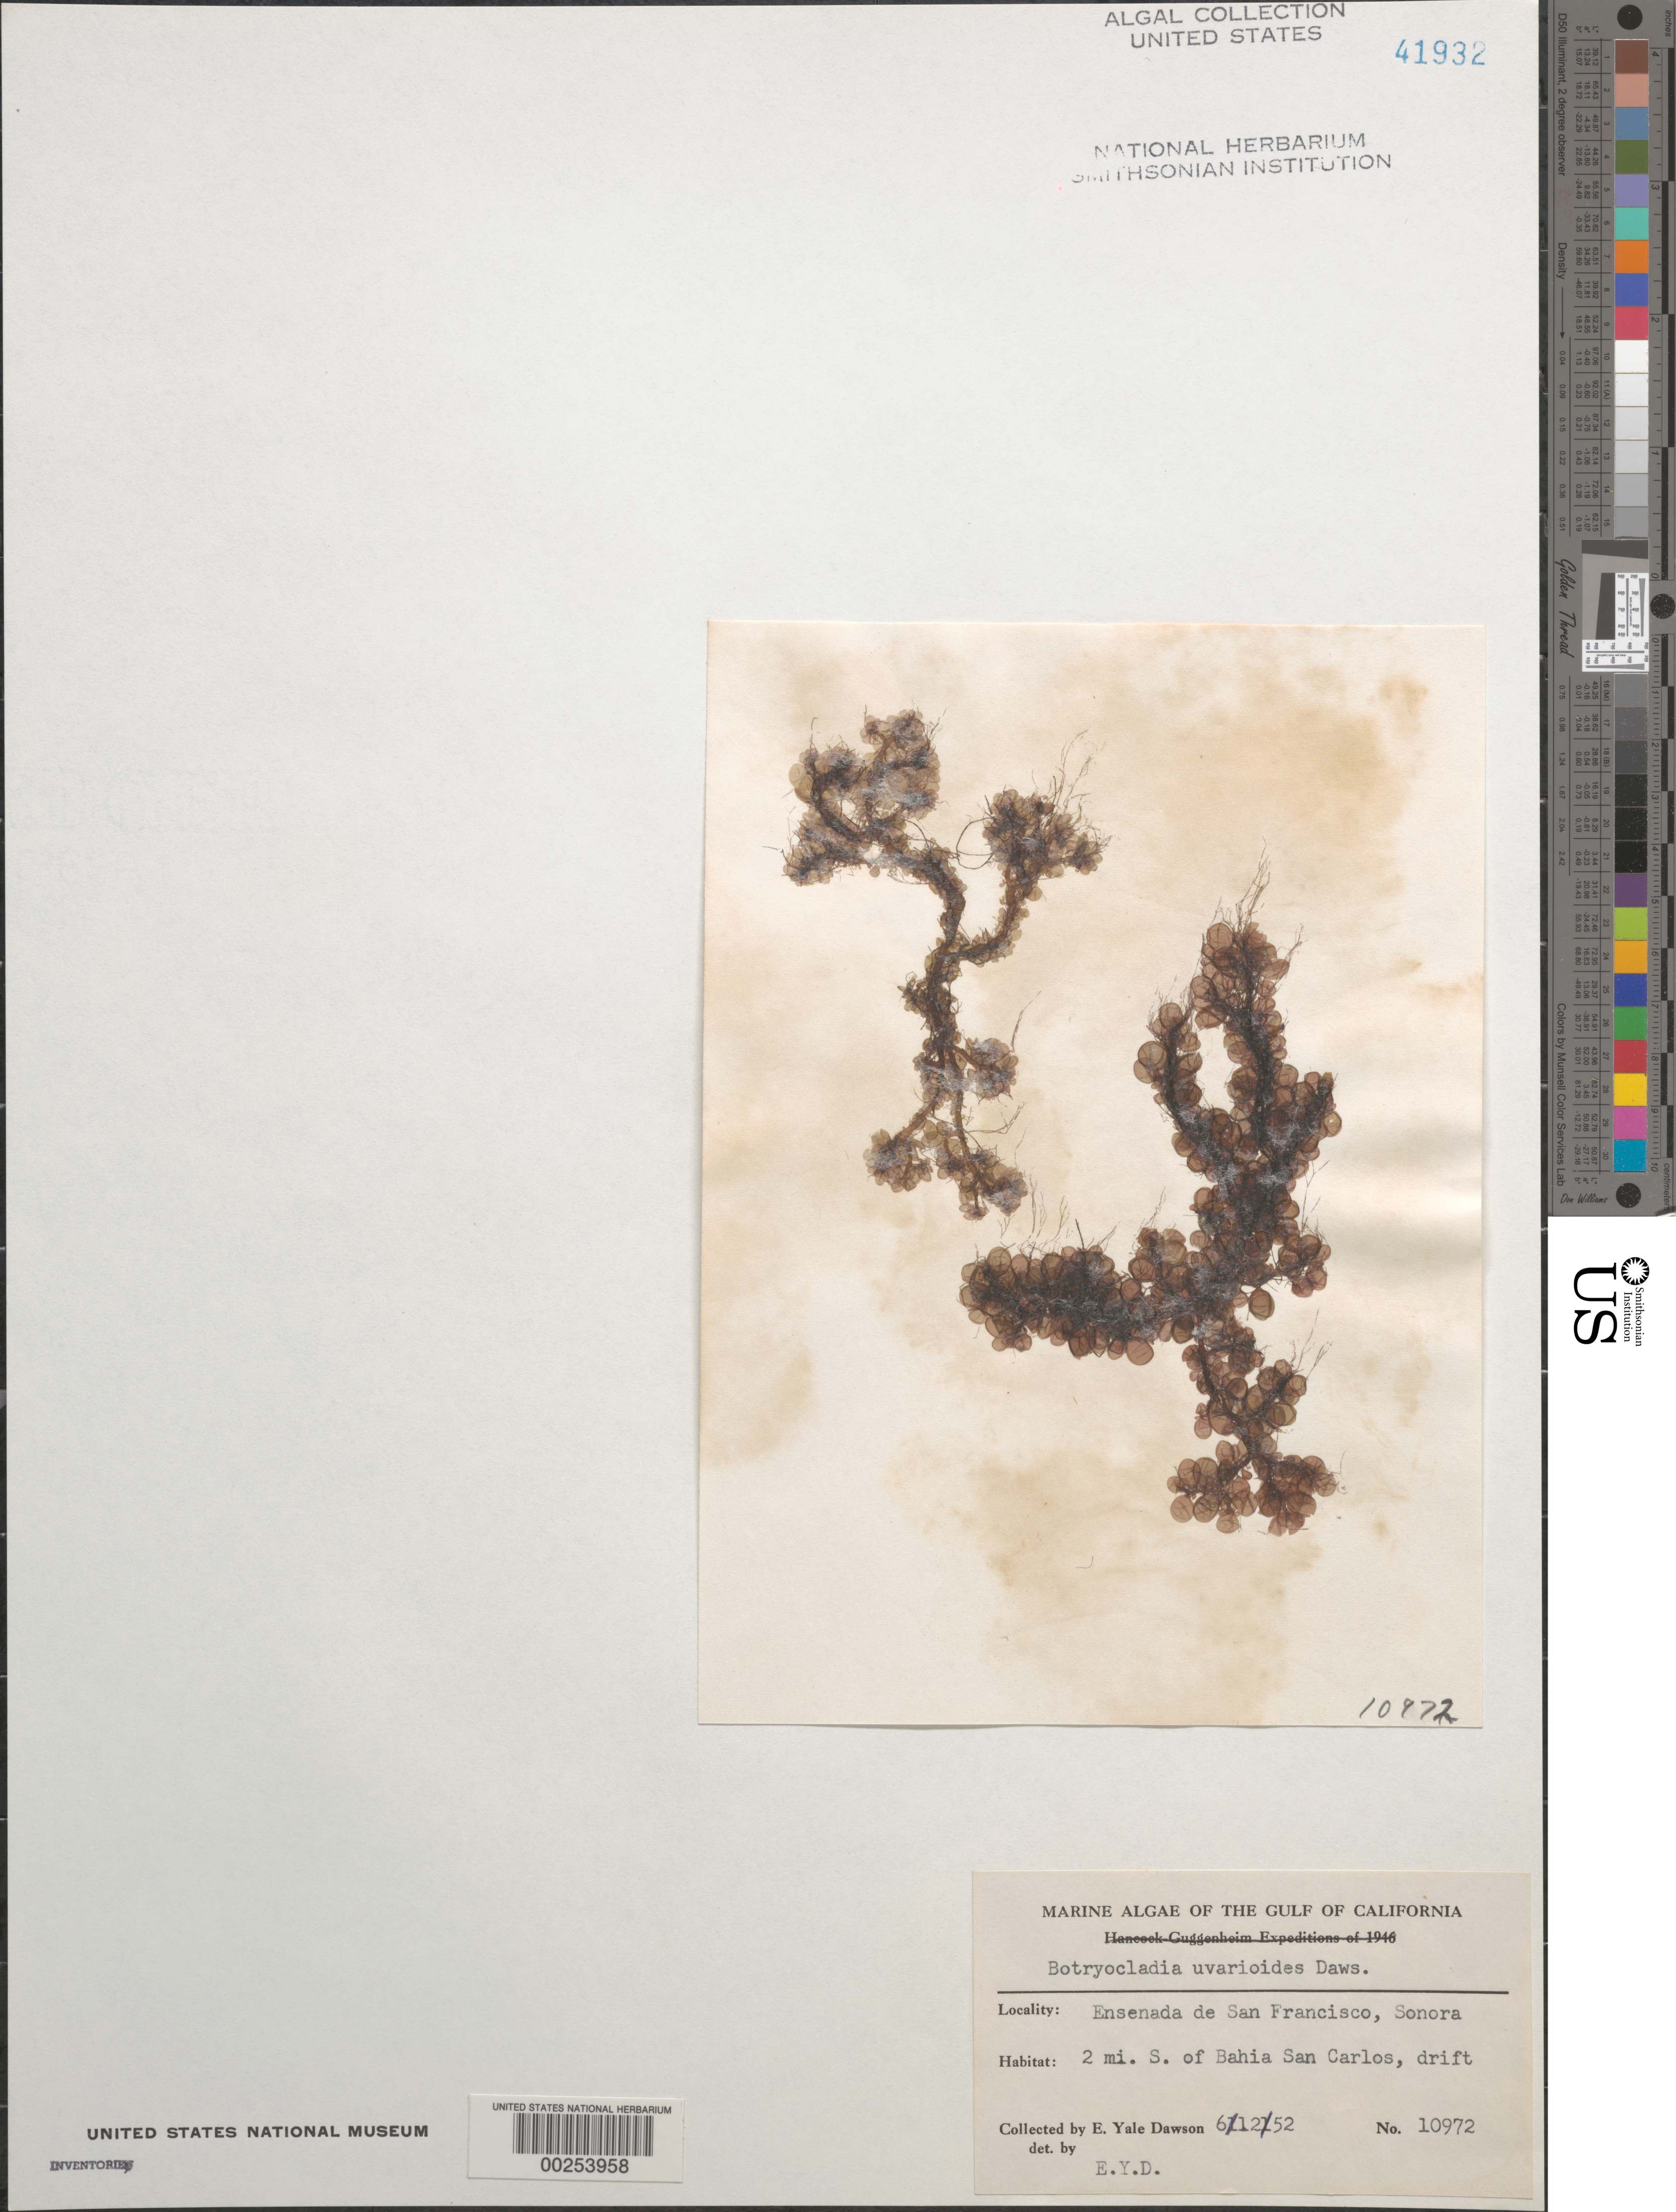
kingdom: Plantae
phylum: Rhodophyta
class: Florideophyceae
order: Rhodymeniales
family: Rhodymeniaceae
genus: Botryocladia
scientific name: Botryocladia uvarioides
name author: E.Y. Dawson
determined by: Dawson, E. Y.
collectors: E. Y. Dawson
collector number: EYD 10972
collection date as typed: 12 Jun 1952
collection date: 1952-06-12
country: Mexico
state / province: Sonora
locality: Ensenada de San Francisco, 2 miles south of Bahia San Carlos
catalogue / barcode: US 41932